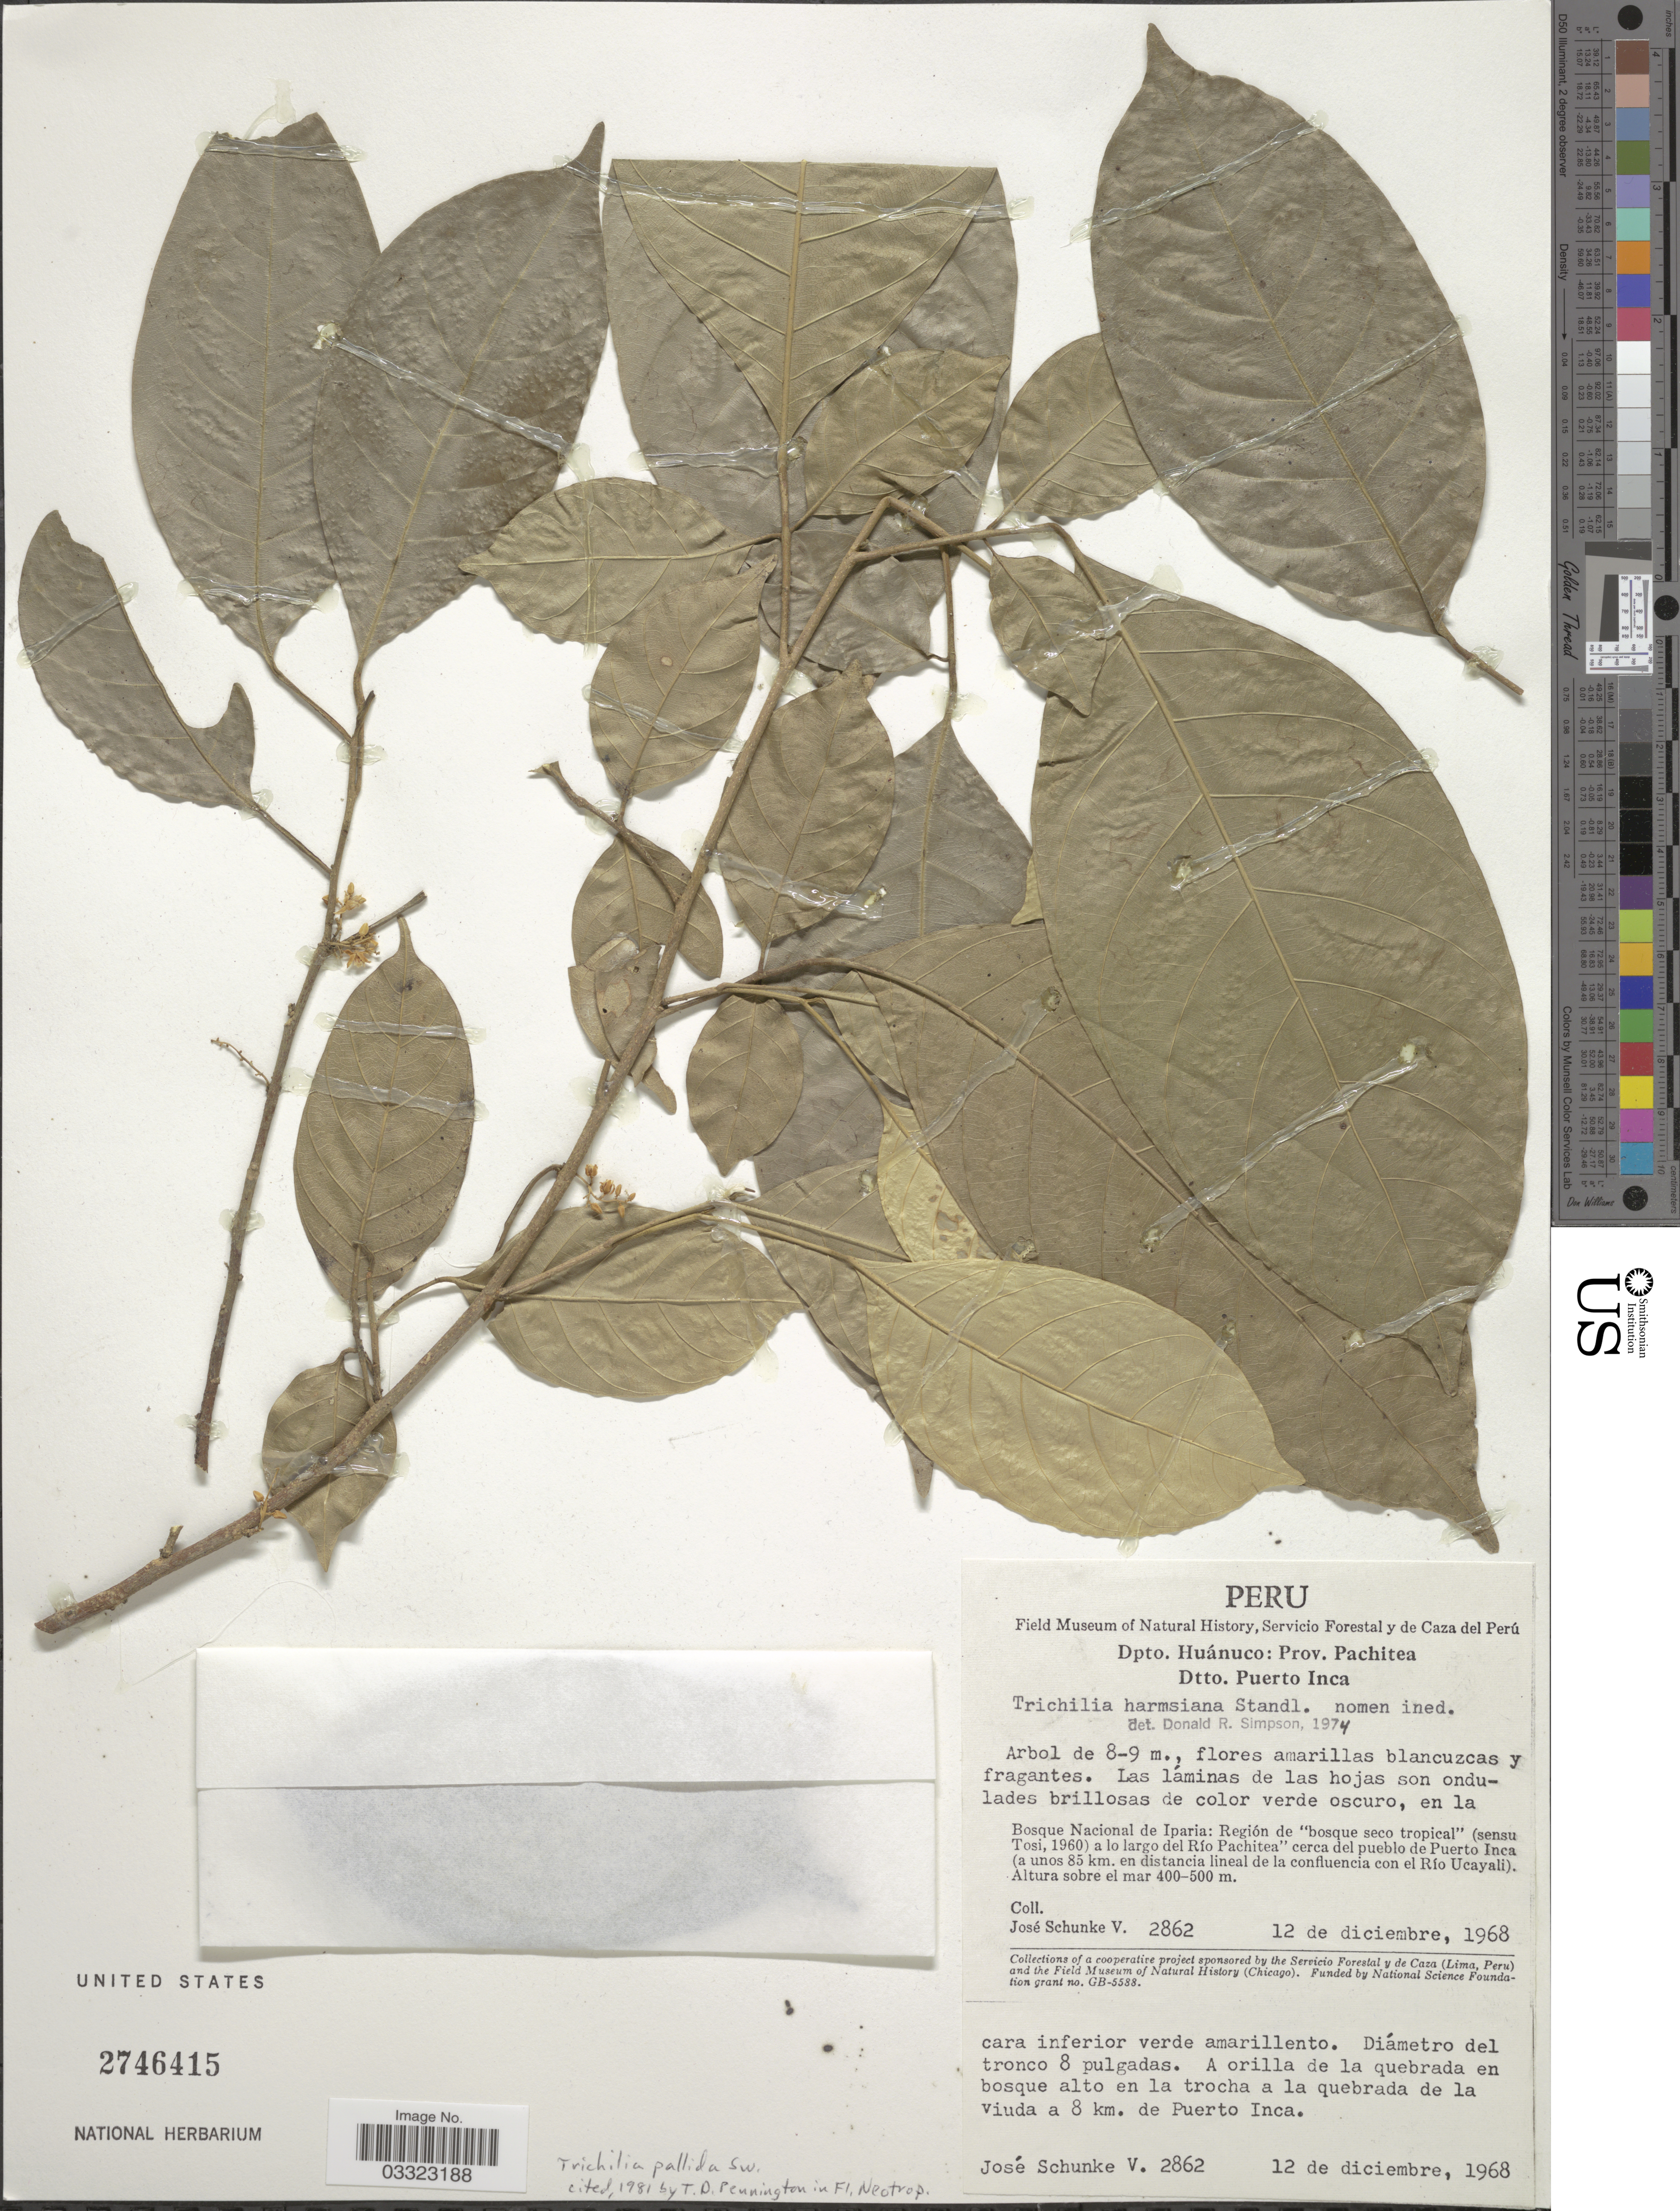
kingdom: Plantae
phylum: Tracheophyta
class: Magnoliopsida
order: Sapindales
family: Meliaceae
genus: Trichilia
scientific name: Trichilia pallida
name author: Sw.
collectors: J. Schunke Vigo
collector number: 2862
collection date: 1968-12-12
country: Peru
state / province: Huánuco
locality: Dpto. Huánuco: Prov. Pachitea. Dtto. Puerto Inca. Bosque Nacional de Iparia: Regíon de "bosque seco tropical" (sensu Tosi, 1960) a lo largo del Río Pachitea cerca del puebla de Puerta Inca (a unos 85 km. en distancia lineal de la confluencia con el Río Ucayali). A orilla de la quebrada en bosque alto en la trocha a la quebrada de la Viuda a 8 km. de Puerto Inca.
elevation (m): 400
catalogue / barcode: US 2746415